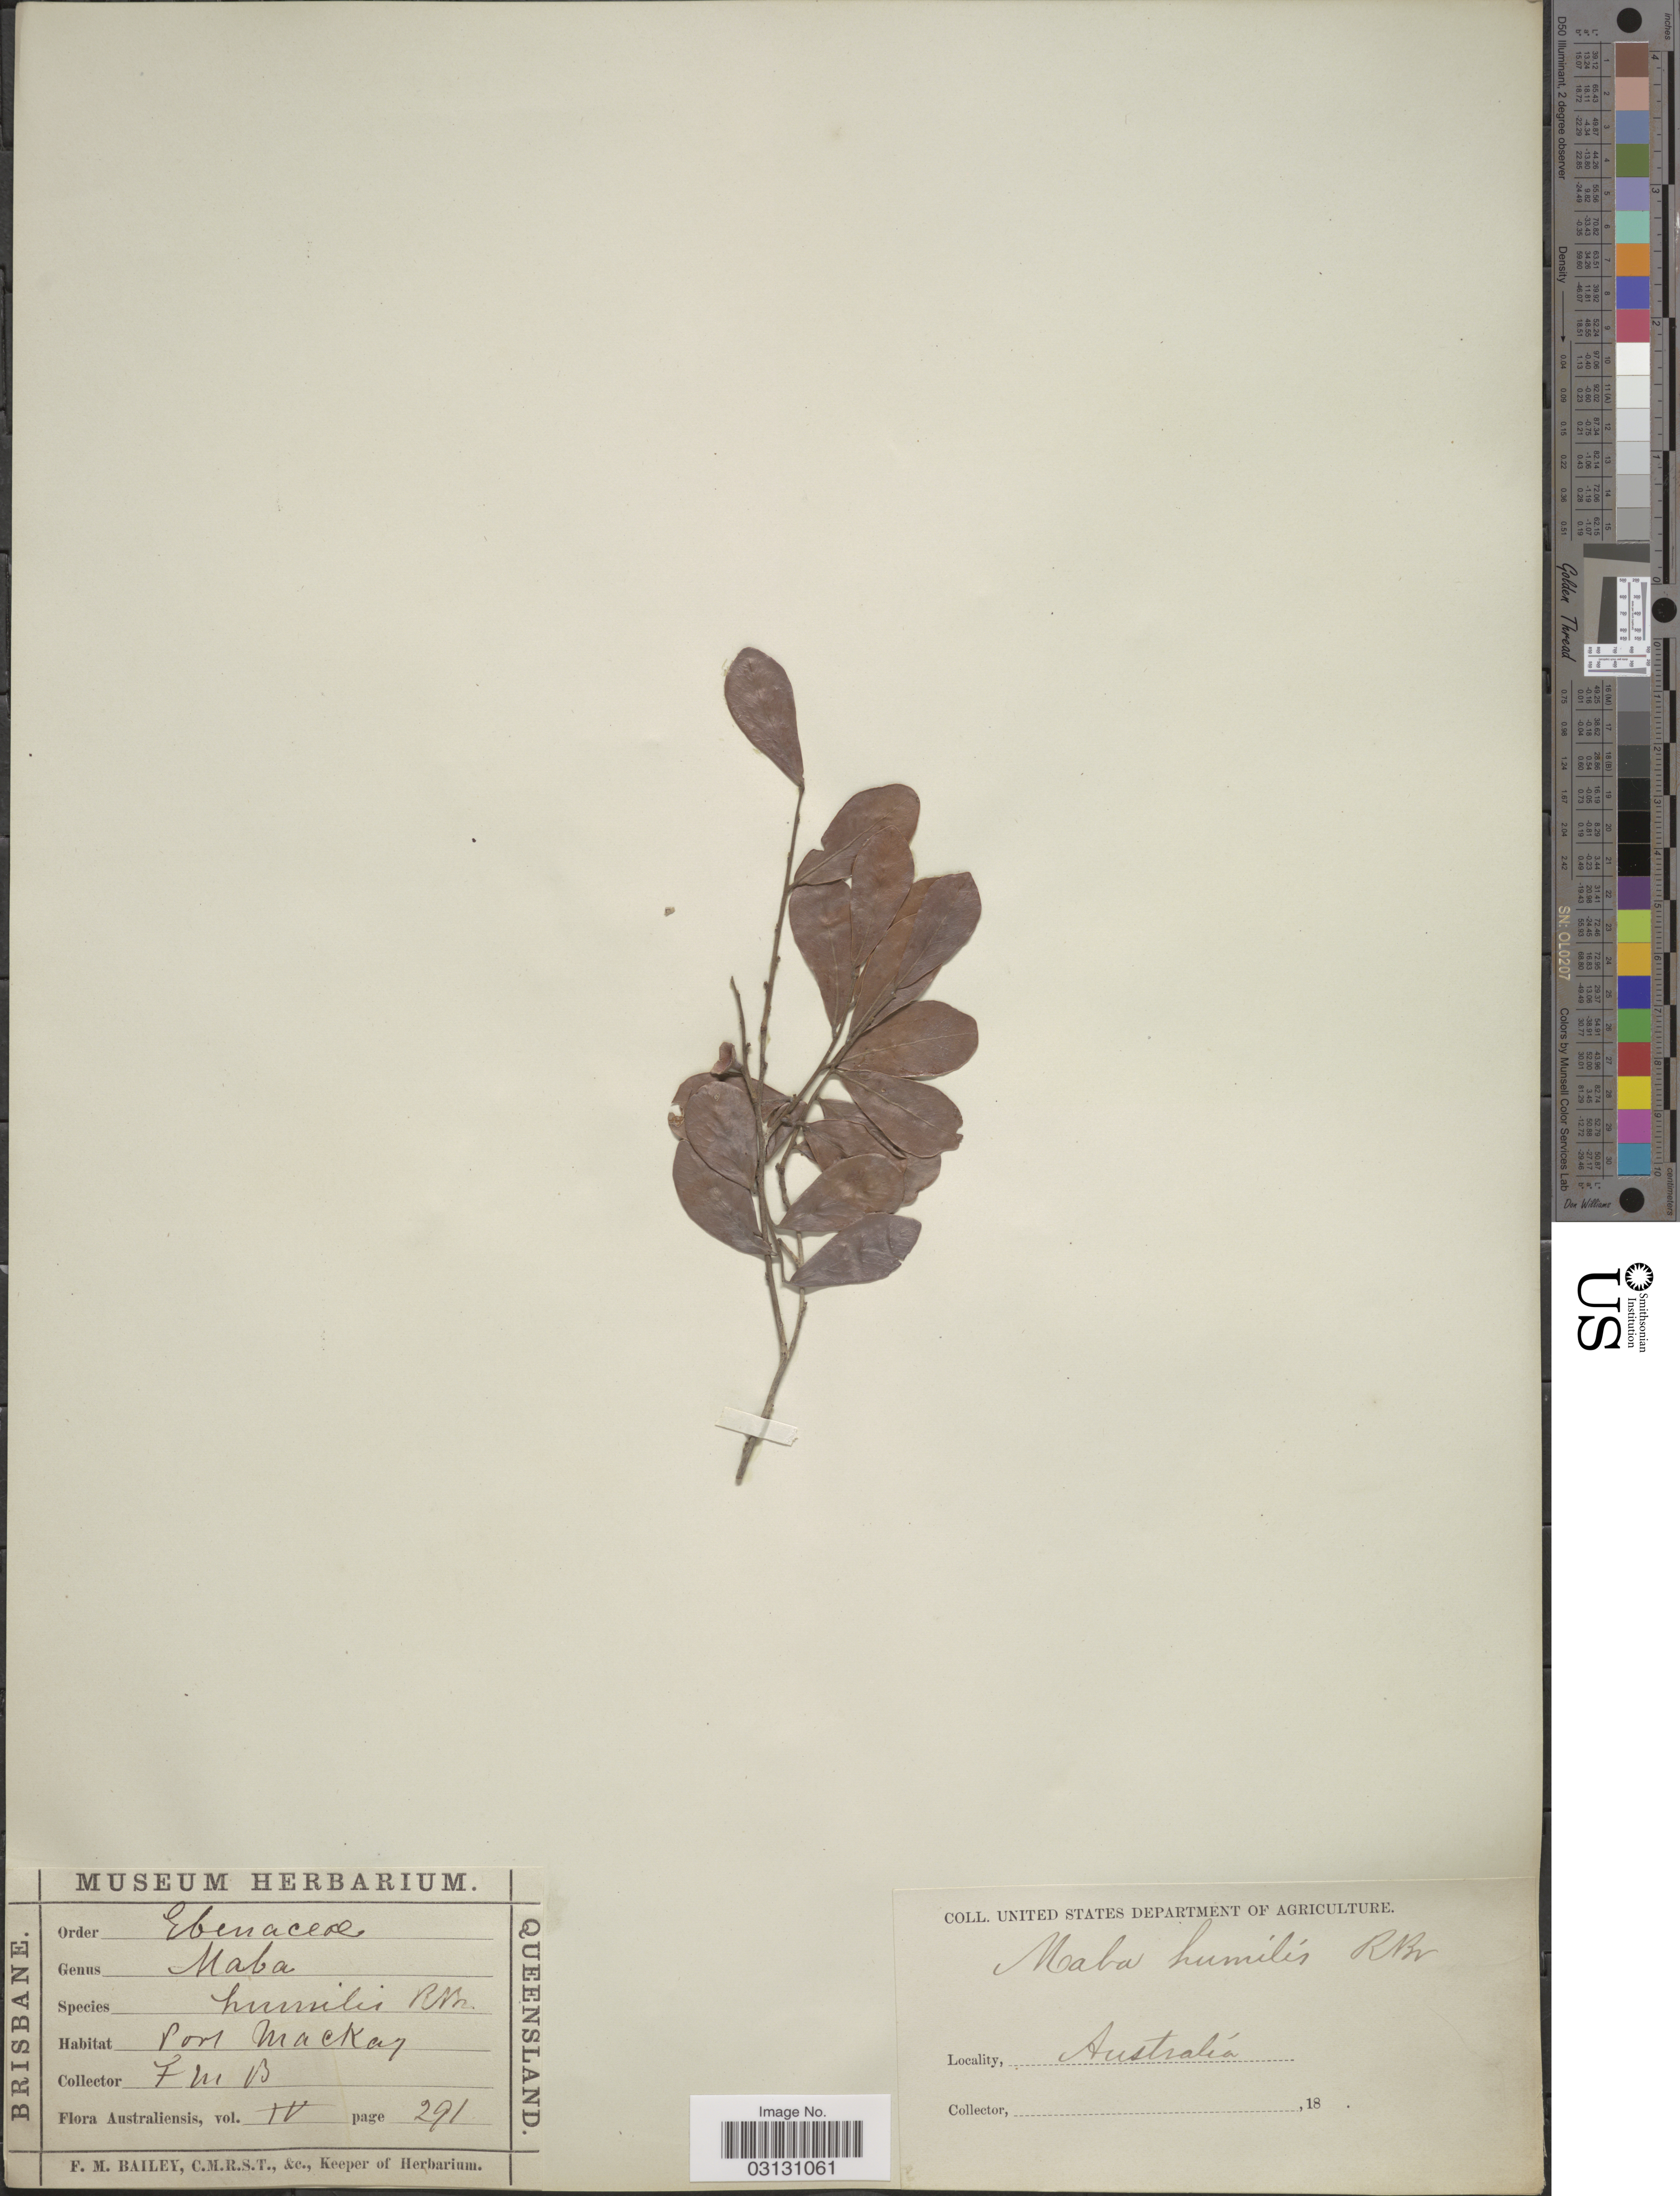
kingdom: Plantae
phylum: Tracheophyta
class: Magnoliopsida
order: Ericales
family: Ebenaceae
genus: Diospyros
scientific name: Diospyros humilis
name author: (R. Br.) F. Muell.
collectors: F. M. B.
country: Australia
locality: Port MacKay.